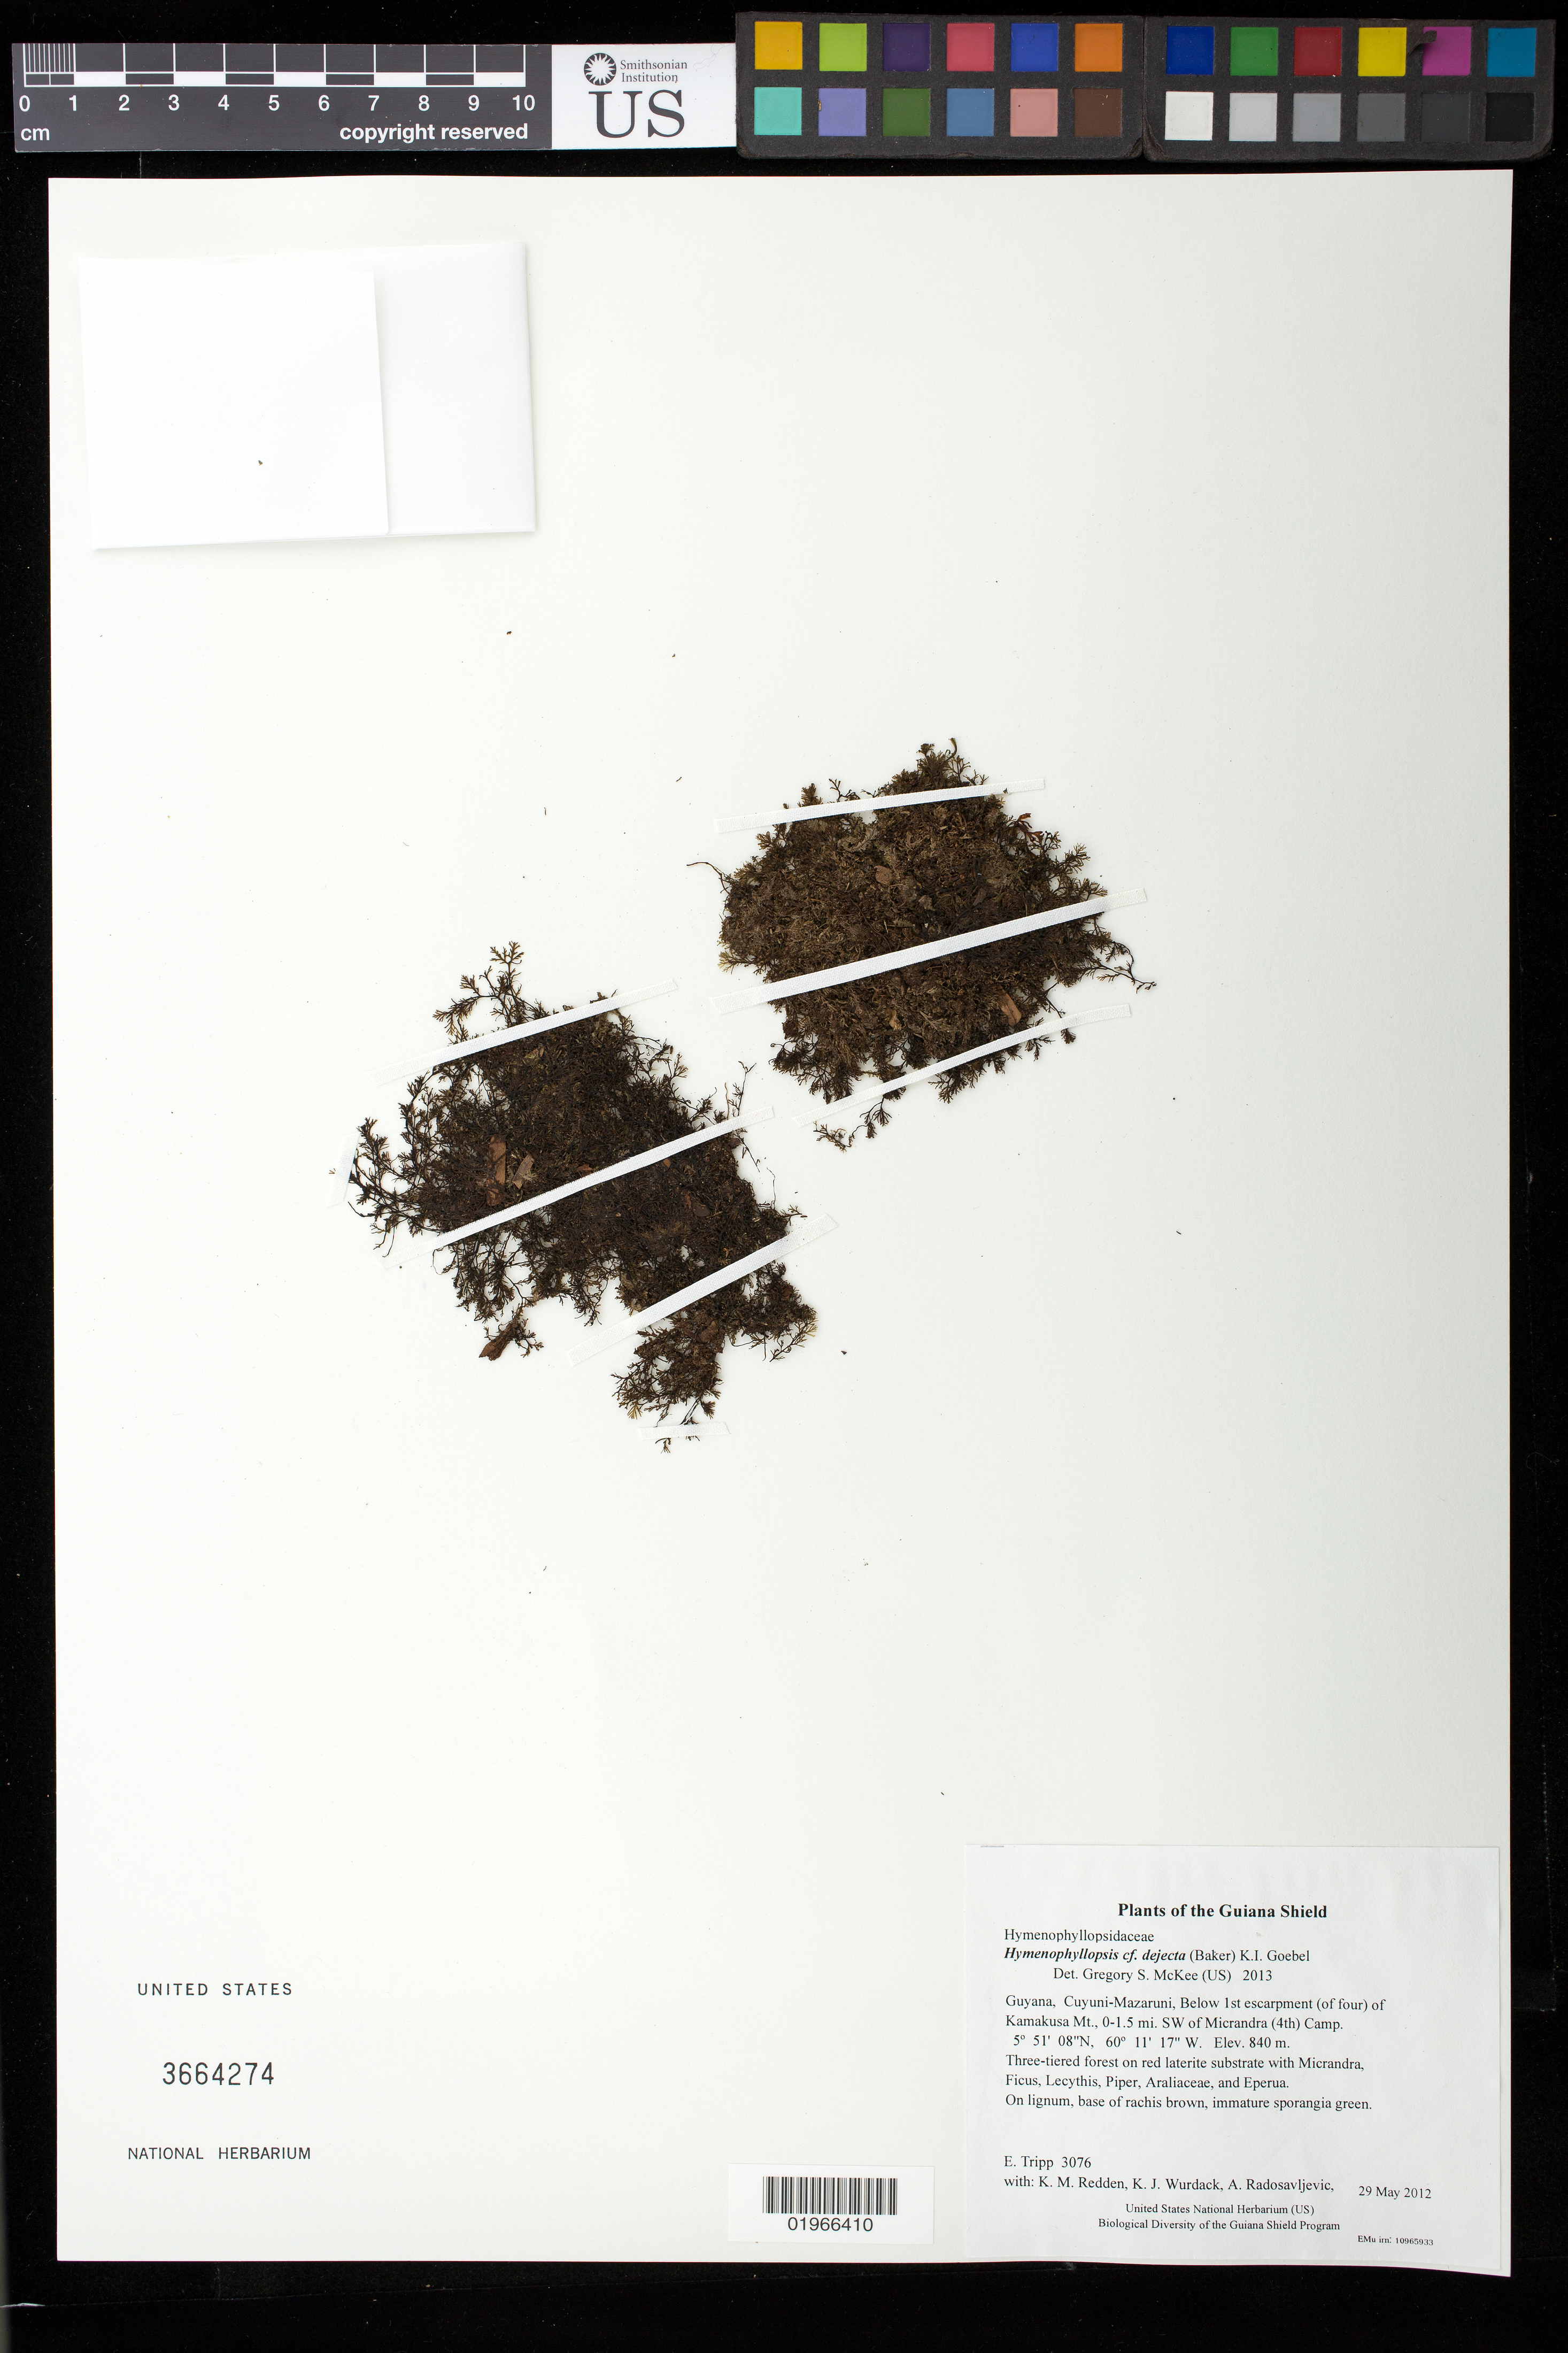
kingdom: Plantae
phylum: Tracheophyta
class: Polypodiopsida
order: Cyatheales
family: Cyatheaceae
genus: Hymenophyllopsis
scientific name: Hymenophyllopsis dejecta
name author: (Baker) K.I. Goebel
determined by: McKee, G. S., (US), NMNH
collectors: E. Tripp, K. M. Redden, K. Wurdack, A. Radosavljevic, C. Jacobis & J. Ralph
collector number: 3076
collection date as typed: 29 May 2012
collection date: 2012-05-29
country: Guyana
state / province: Cuyuni-Mazaruni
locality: Below 1st escarpment (of four) of Kamakusa Mt., 0-1.5 mi. SW of Micrandra (4th) Camp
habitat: Three-tiered forest on red laterite substrate with Micrandra, Ficus, Lecythis, Piper, Araliaceae, and Eperua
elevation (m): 840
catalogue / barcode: US 3664274